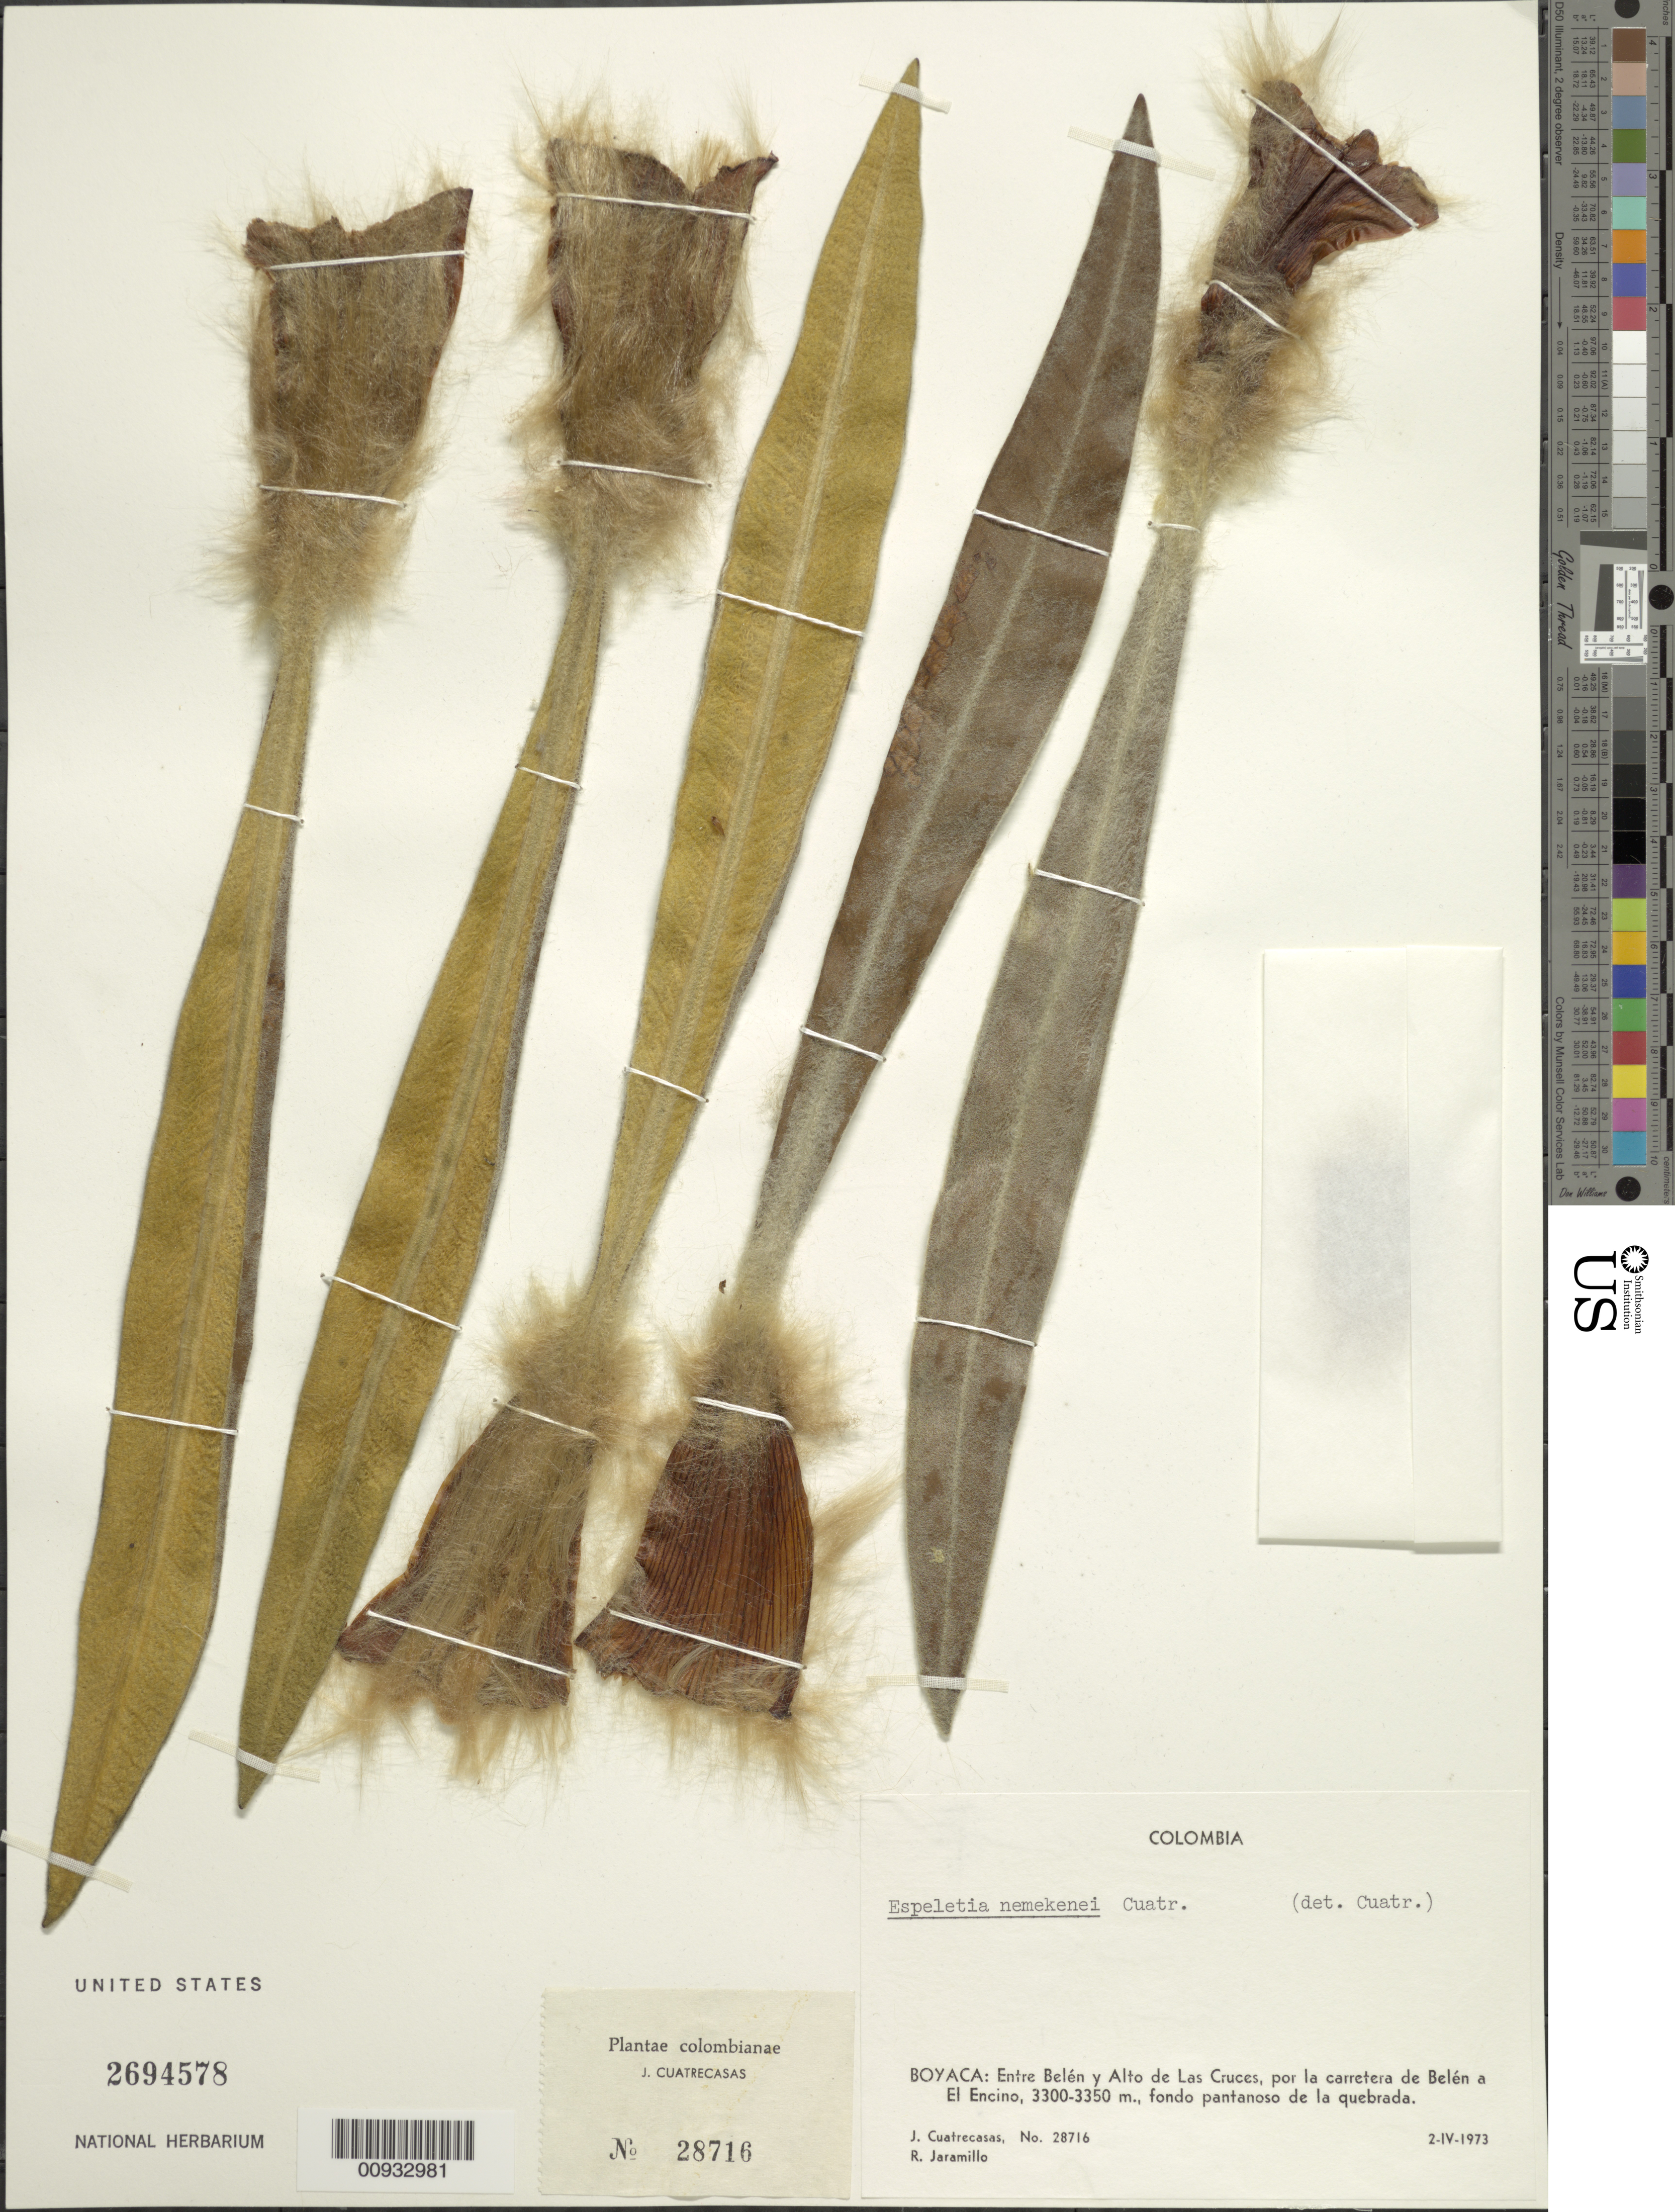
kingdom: Plantae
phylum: Tracheophyta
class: Magnoliopsida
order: Asterales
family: Asteraceae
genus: Espeletia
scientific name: Espeletia nemekenei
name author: Cuatrec.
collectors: J. Cuatrecasas & R. Jaramillo M.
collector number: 28716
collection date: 1973-04-02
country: Colombia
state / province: Boyacá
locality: Entre Belen y Alto de Las Cruces, por la carretera de Belen a El Encino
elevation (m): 3300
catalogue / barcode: US 2694578